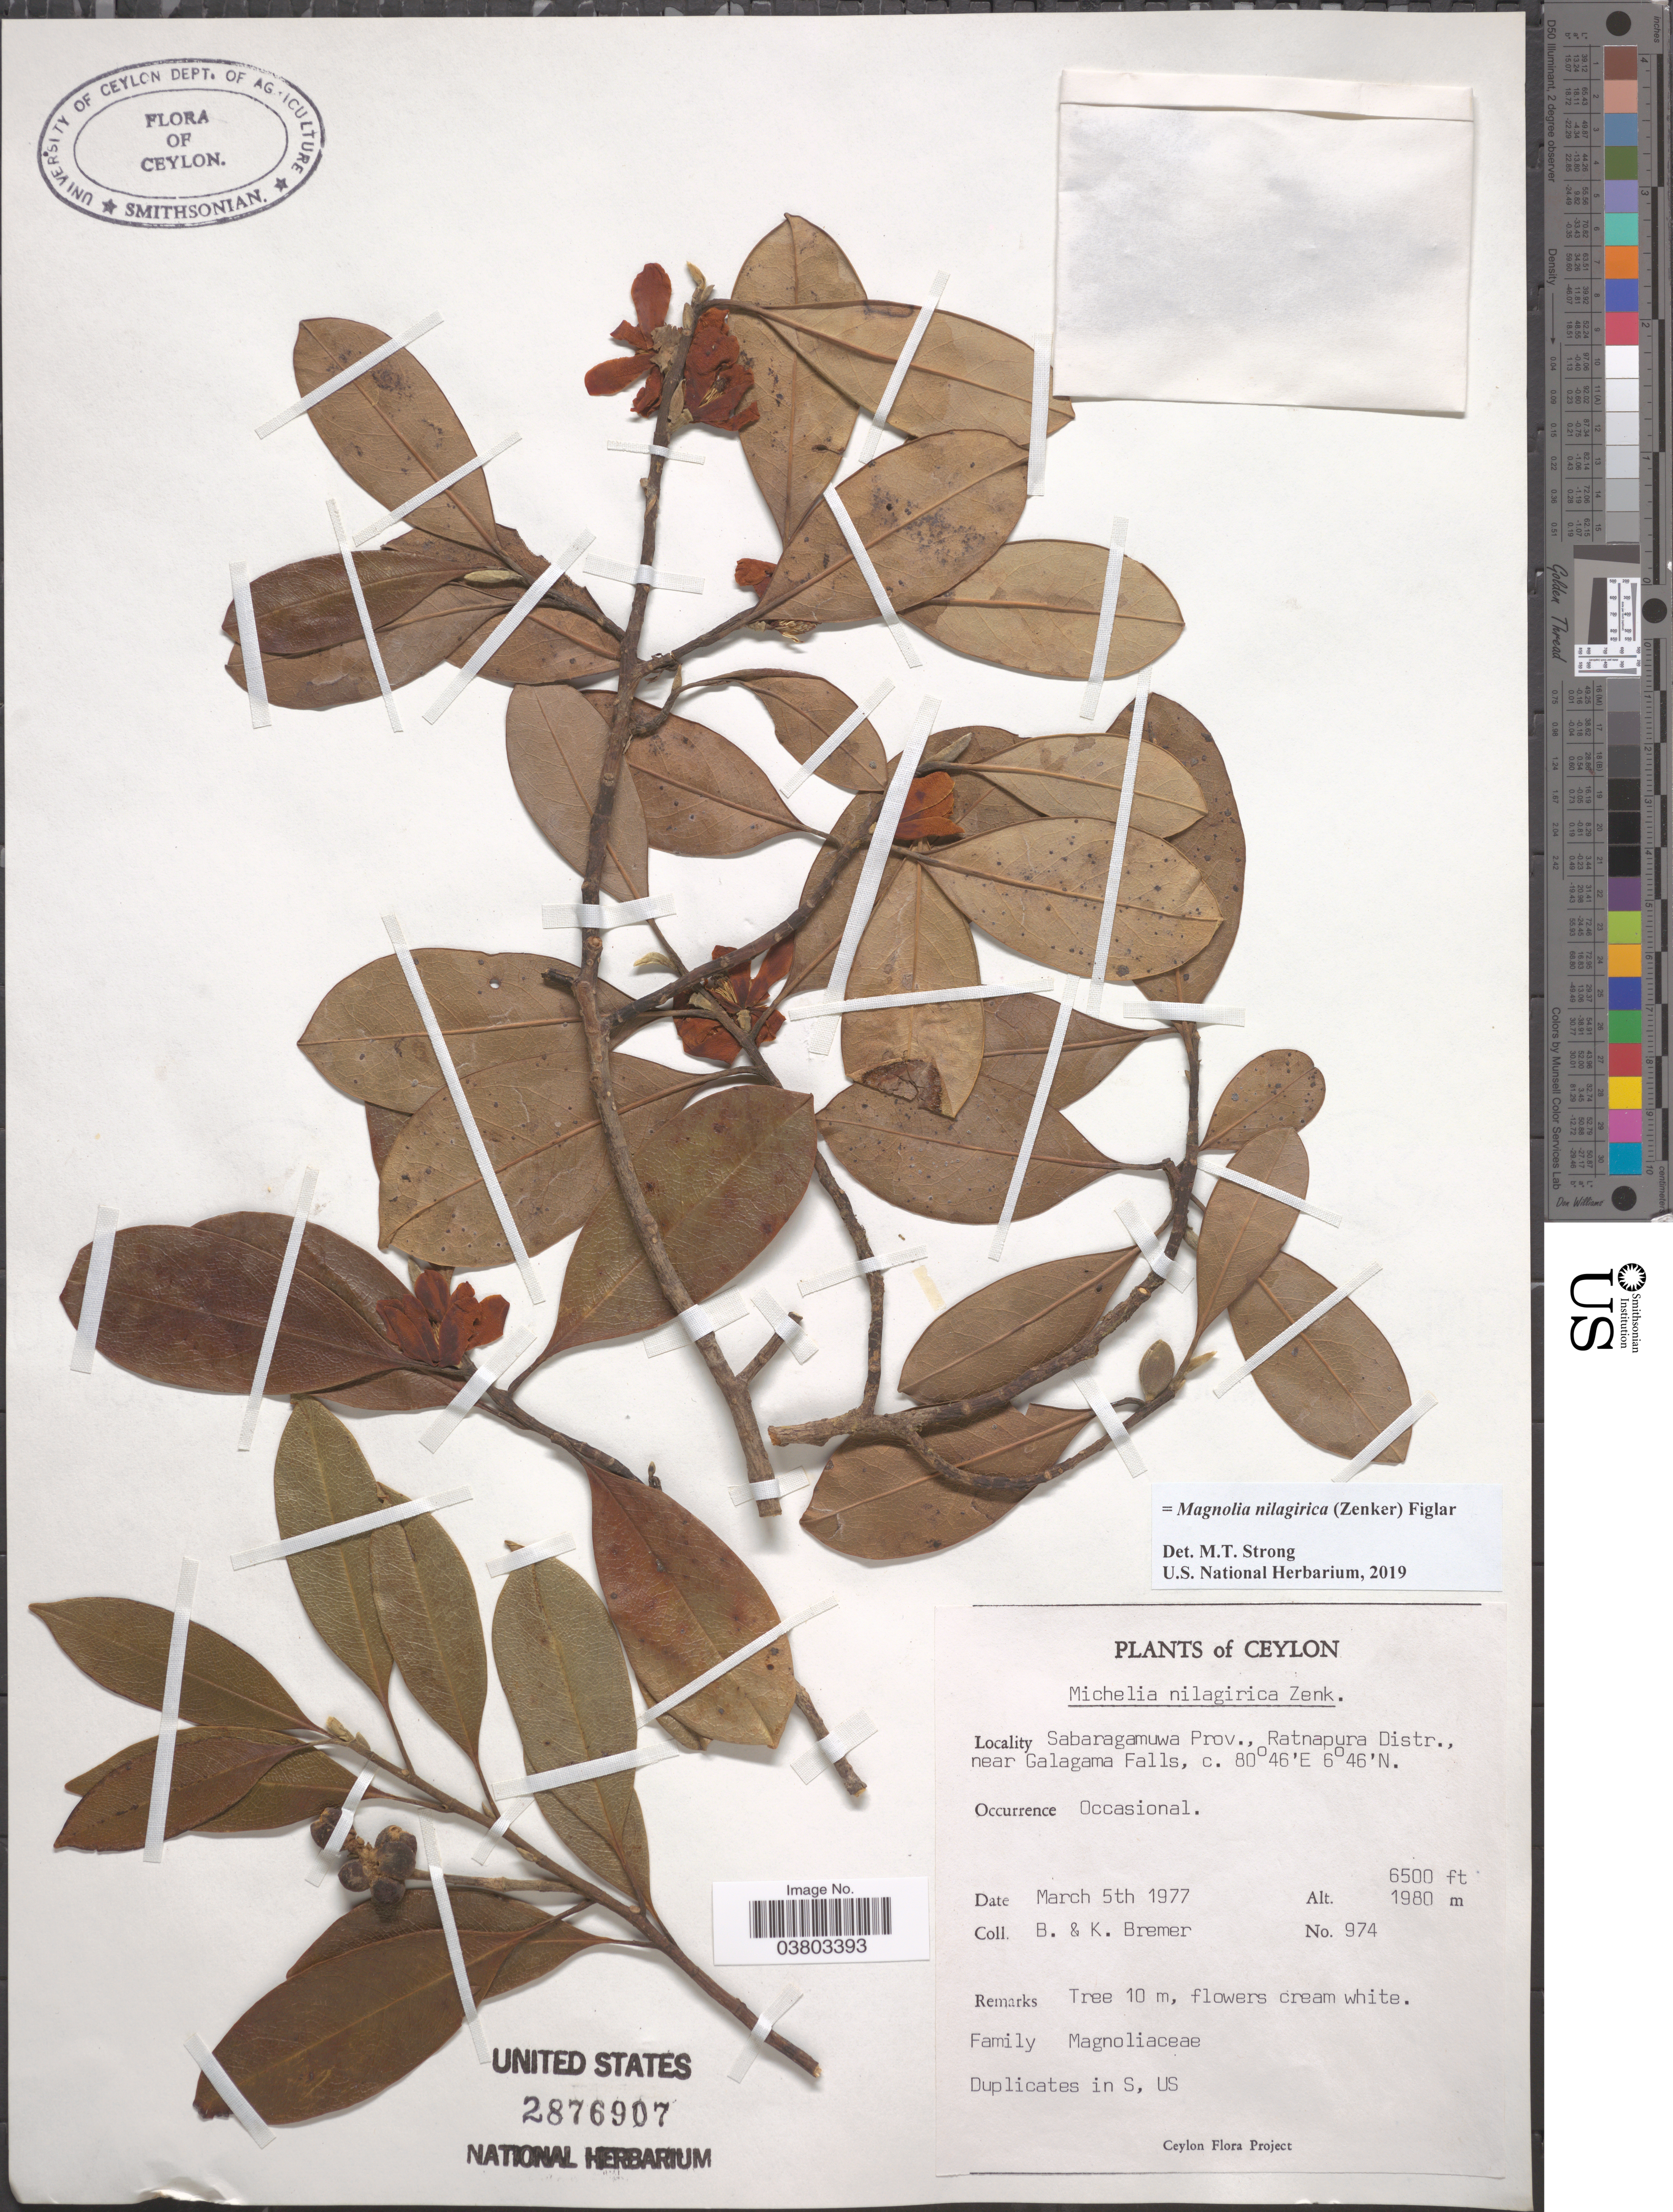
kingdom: Plantae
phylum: Tracheophyta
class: Magnoliopsida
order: Magnoliales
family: Magnoliaceae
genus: Magnolia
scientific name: Magnolia nilagirica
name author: (Zenker) Figlar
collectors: B. Bremer & K. Bremer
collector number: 974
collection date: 1977-03-05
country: Sri Lanka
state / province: Sabaragamuwa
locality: Ceylon. Ratnapura Distr., near Galagama Falls.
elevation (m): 1980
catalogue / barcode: US 2876907